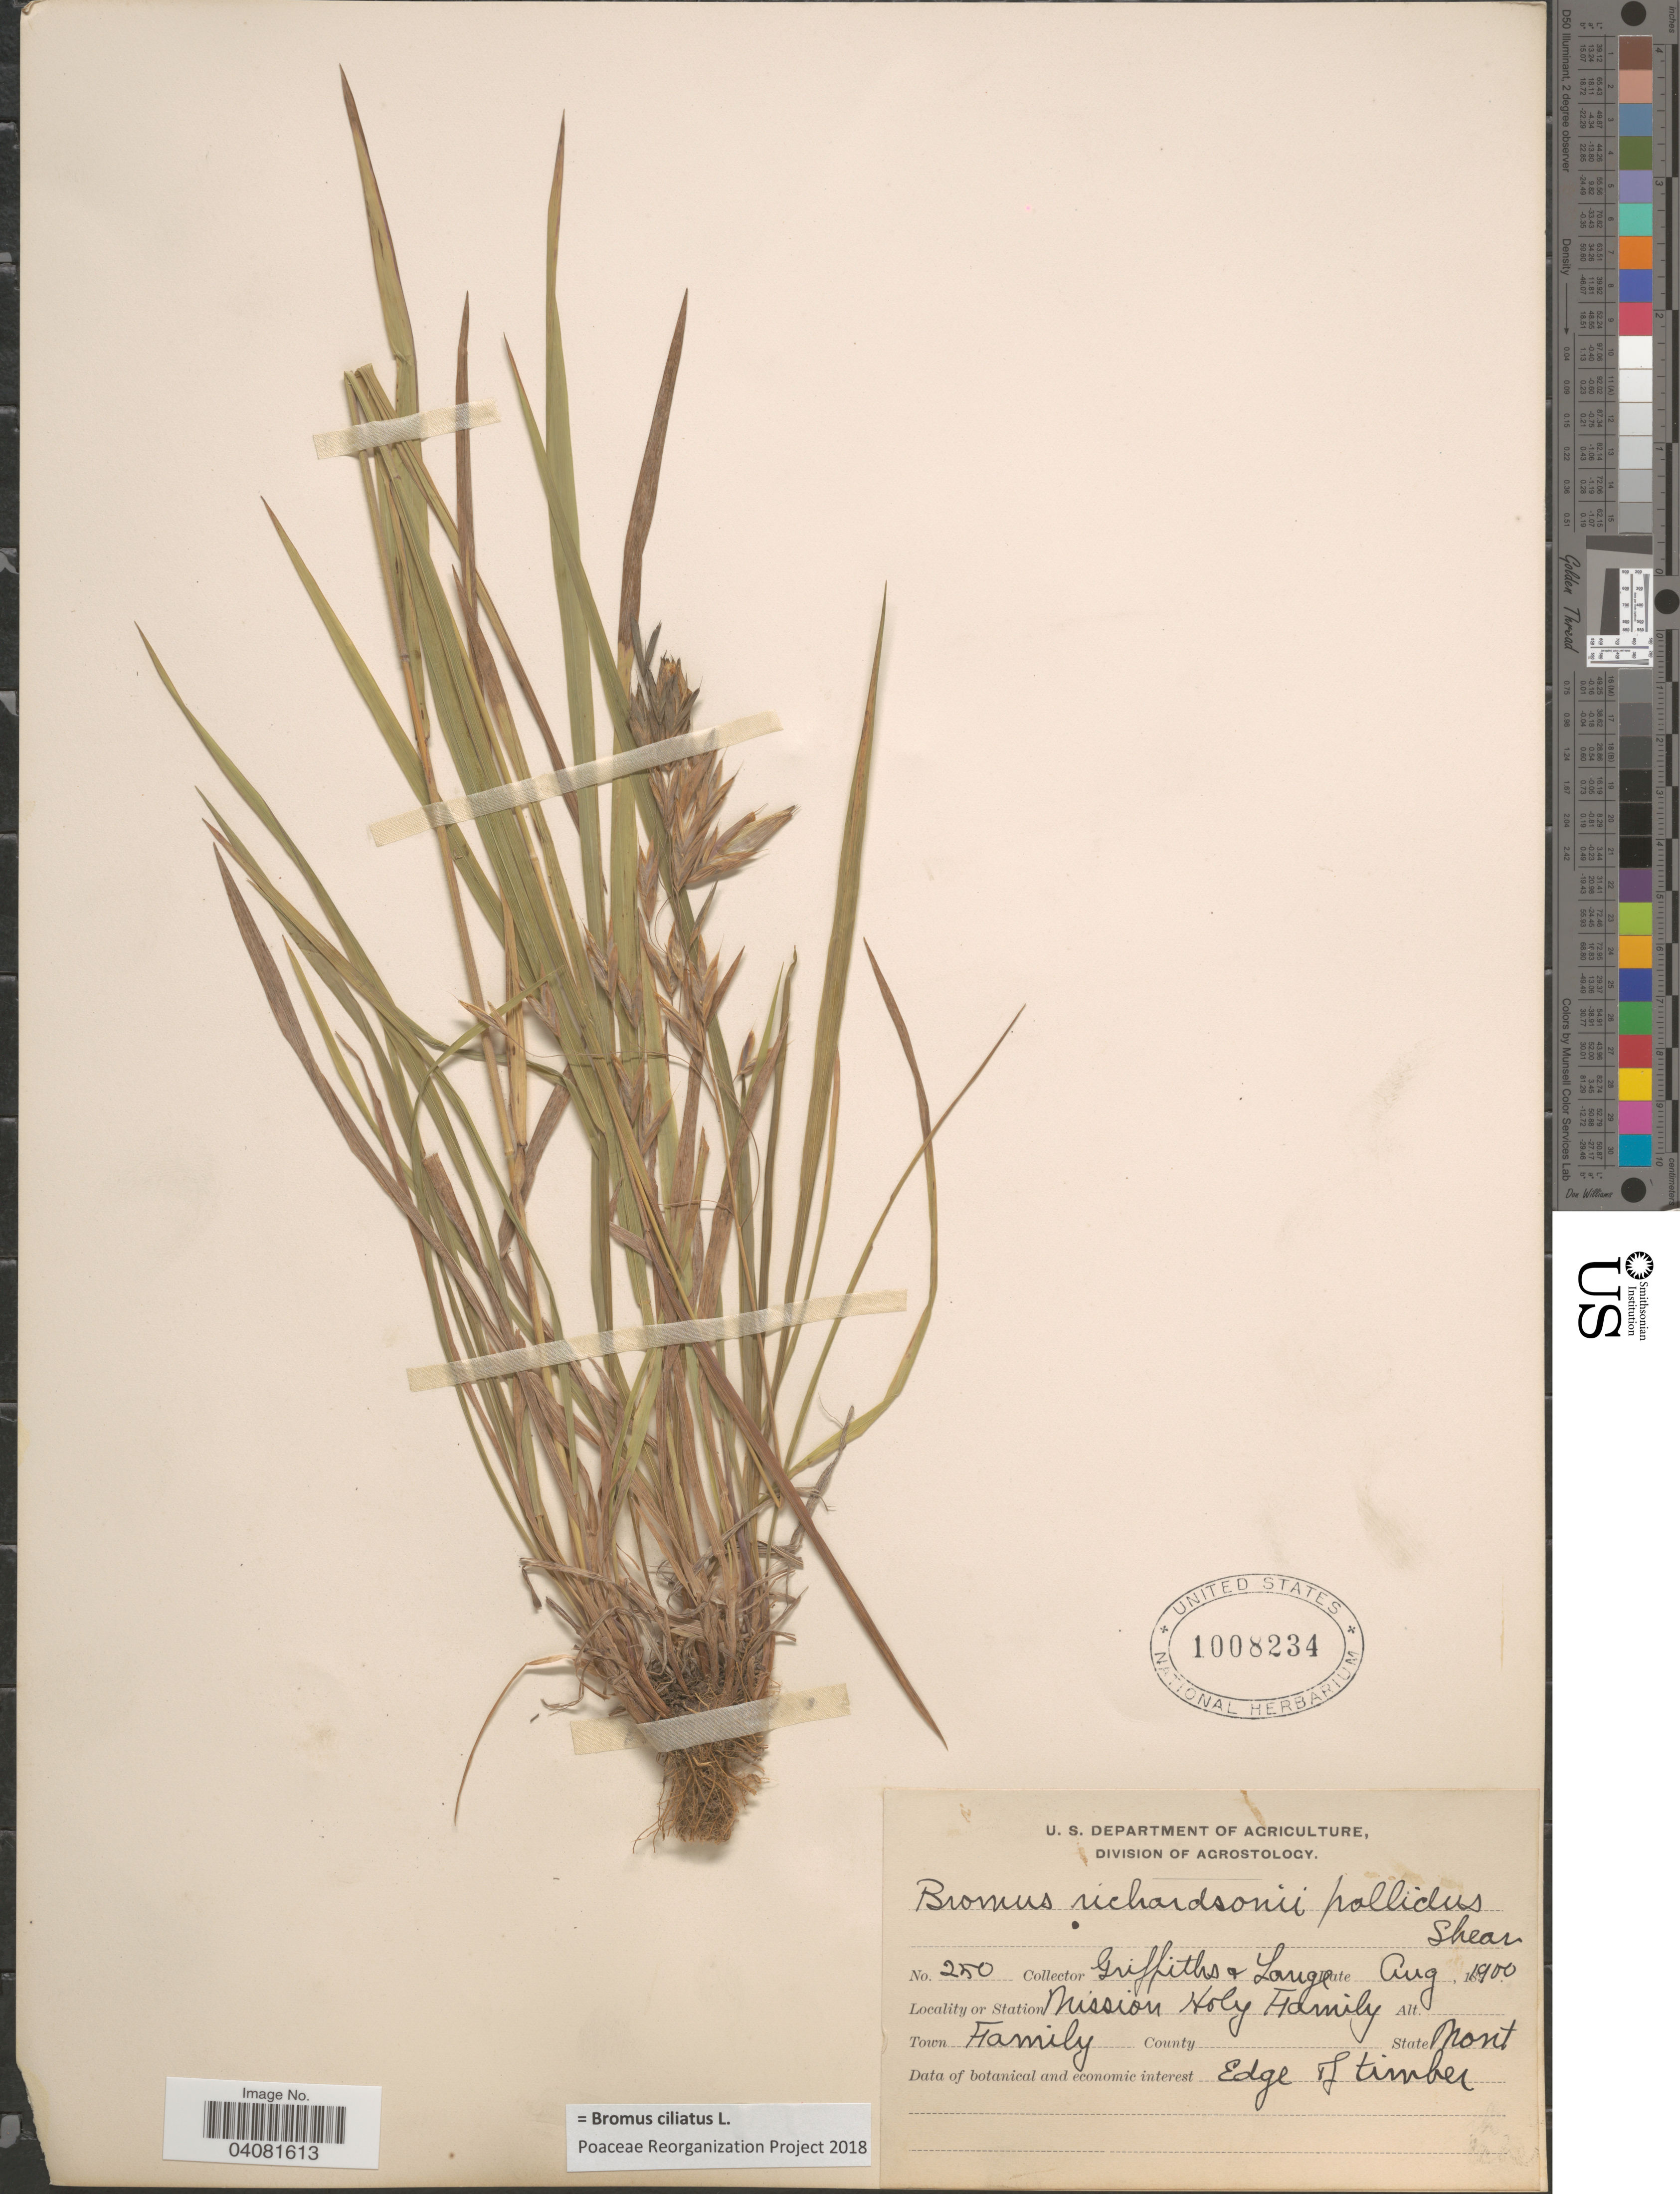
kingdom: Plantae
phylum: Tracheophyta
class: Liliopsida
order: Poales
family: Poaceae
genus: Bromus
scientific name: Bromus ciliatus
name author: L.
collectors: -- Griffiths & -- Lange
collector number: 250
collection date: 1900-08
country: United States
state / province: Montana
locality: Mission Holy Family. Town Family.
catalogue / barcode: US 1008234